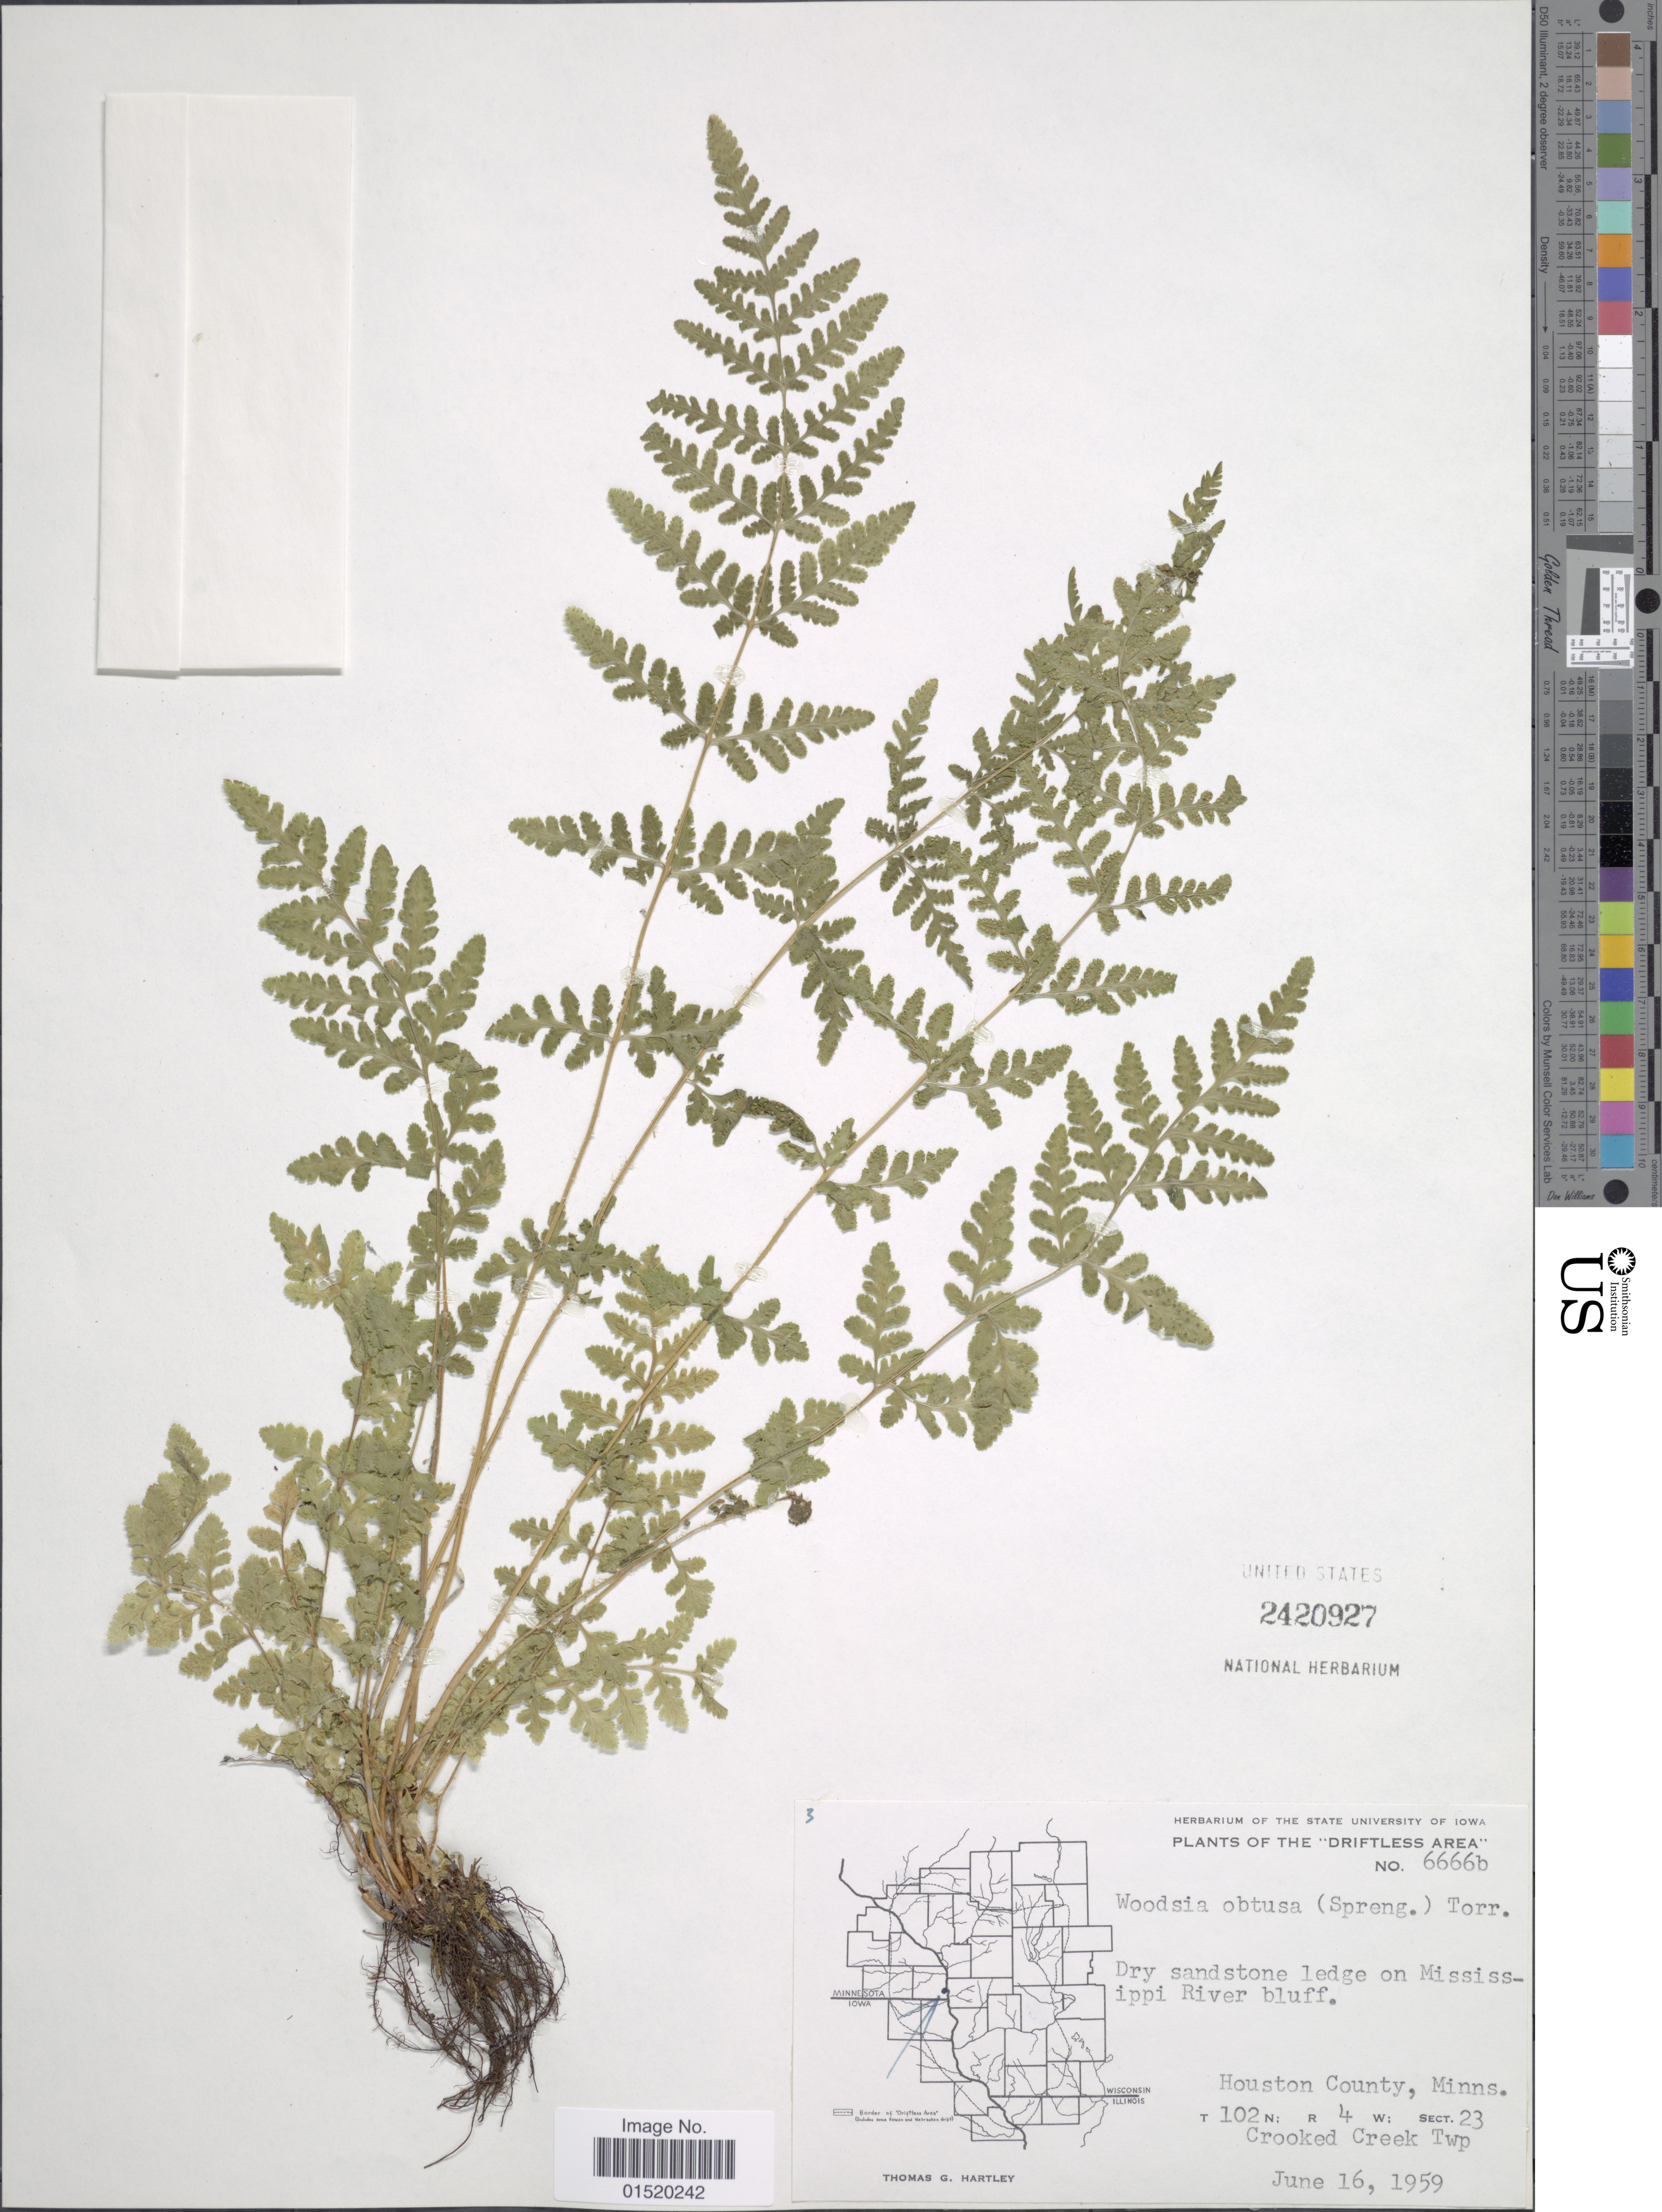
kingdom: Plantae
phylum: Tracheophyta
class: Polypodiopsida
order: Polypodiales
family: Woodsiaceae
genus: Woodsia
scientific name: Woodsia obtusa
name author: (Spreng.) Torr.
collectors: T. G. Hartley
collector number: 6666b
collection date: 1959-06-16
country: United States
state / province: Minnesota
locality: The 'Driftless Area', Dry sandstone ledge on Mississippi River bluff, Houston County, T102N: R4 W; Sect. 23 Crooked Creek Twp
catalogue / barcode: US 2420927